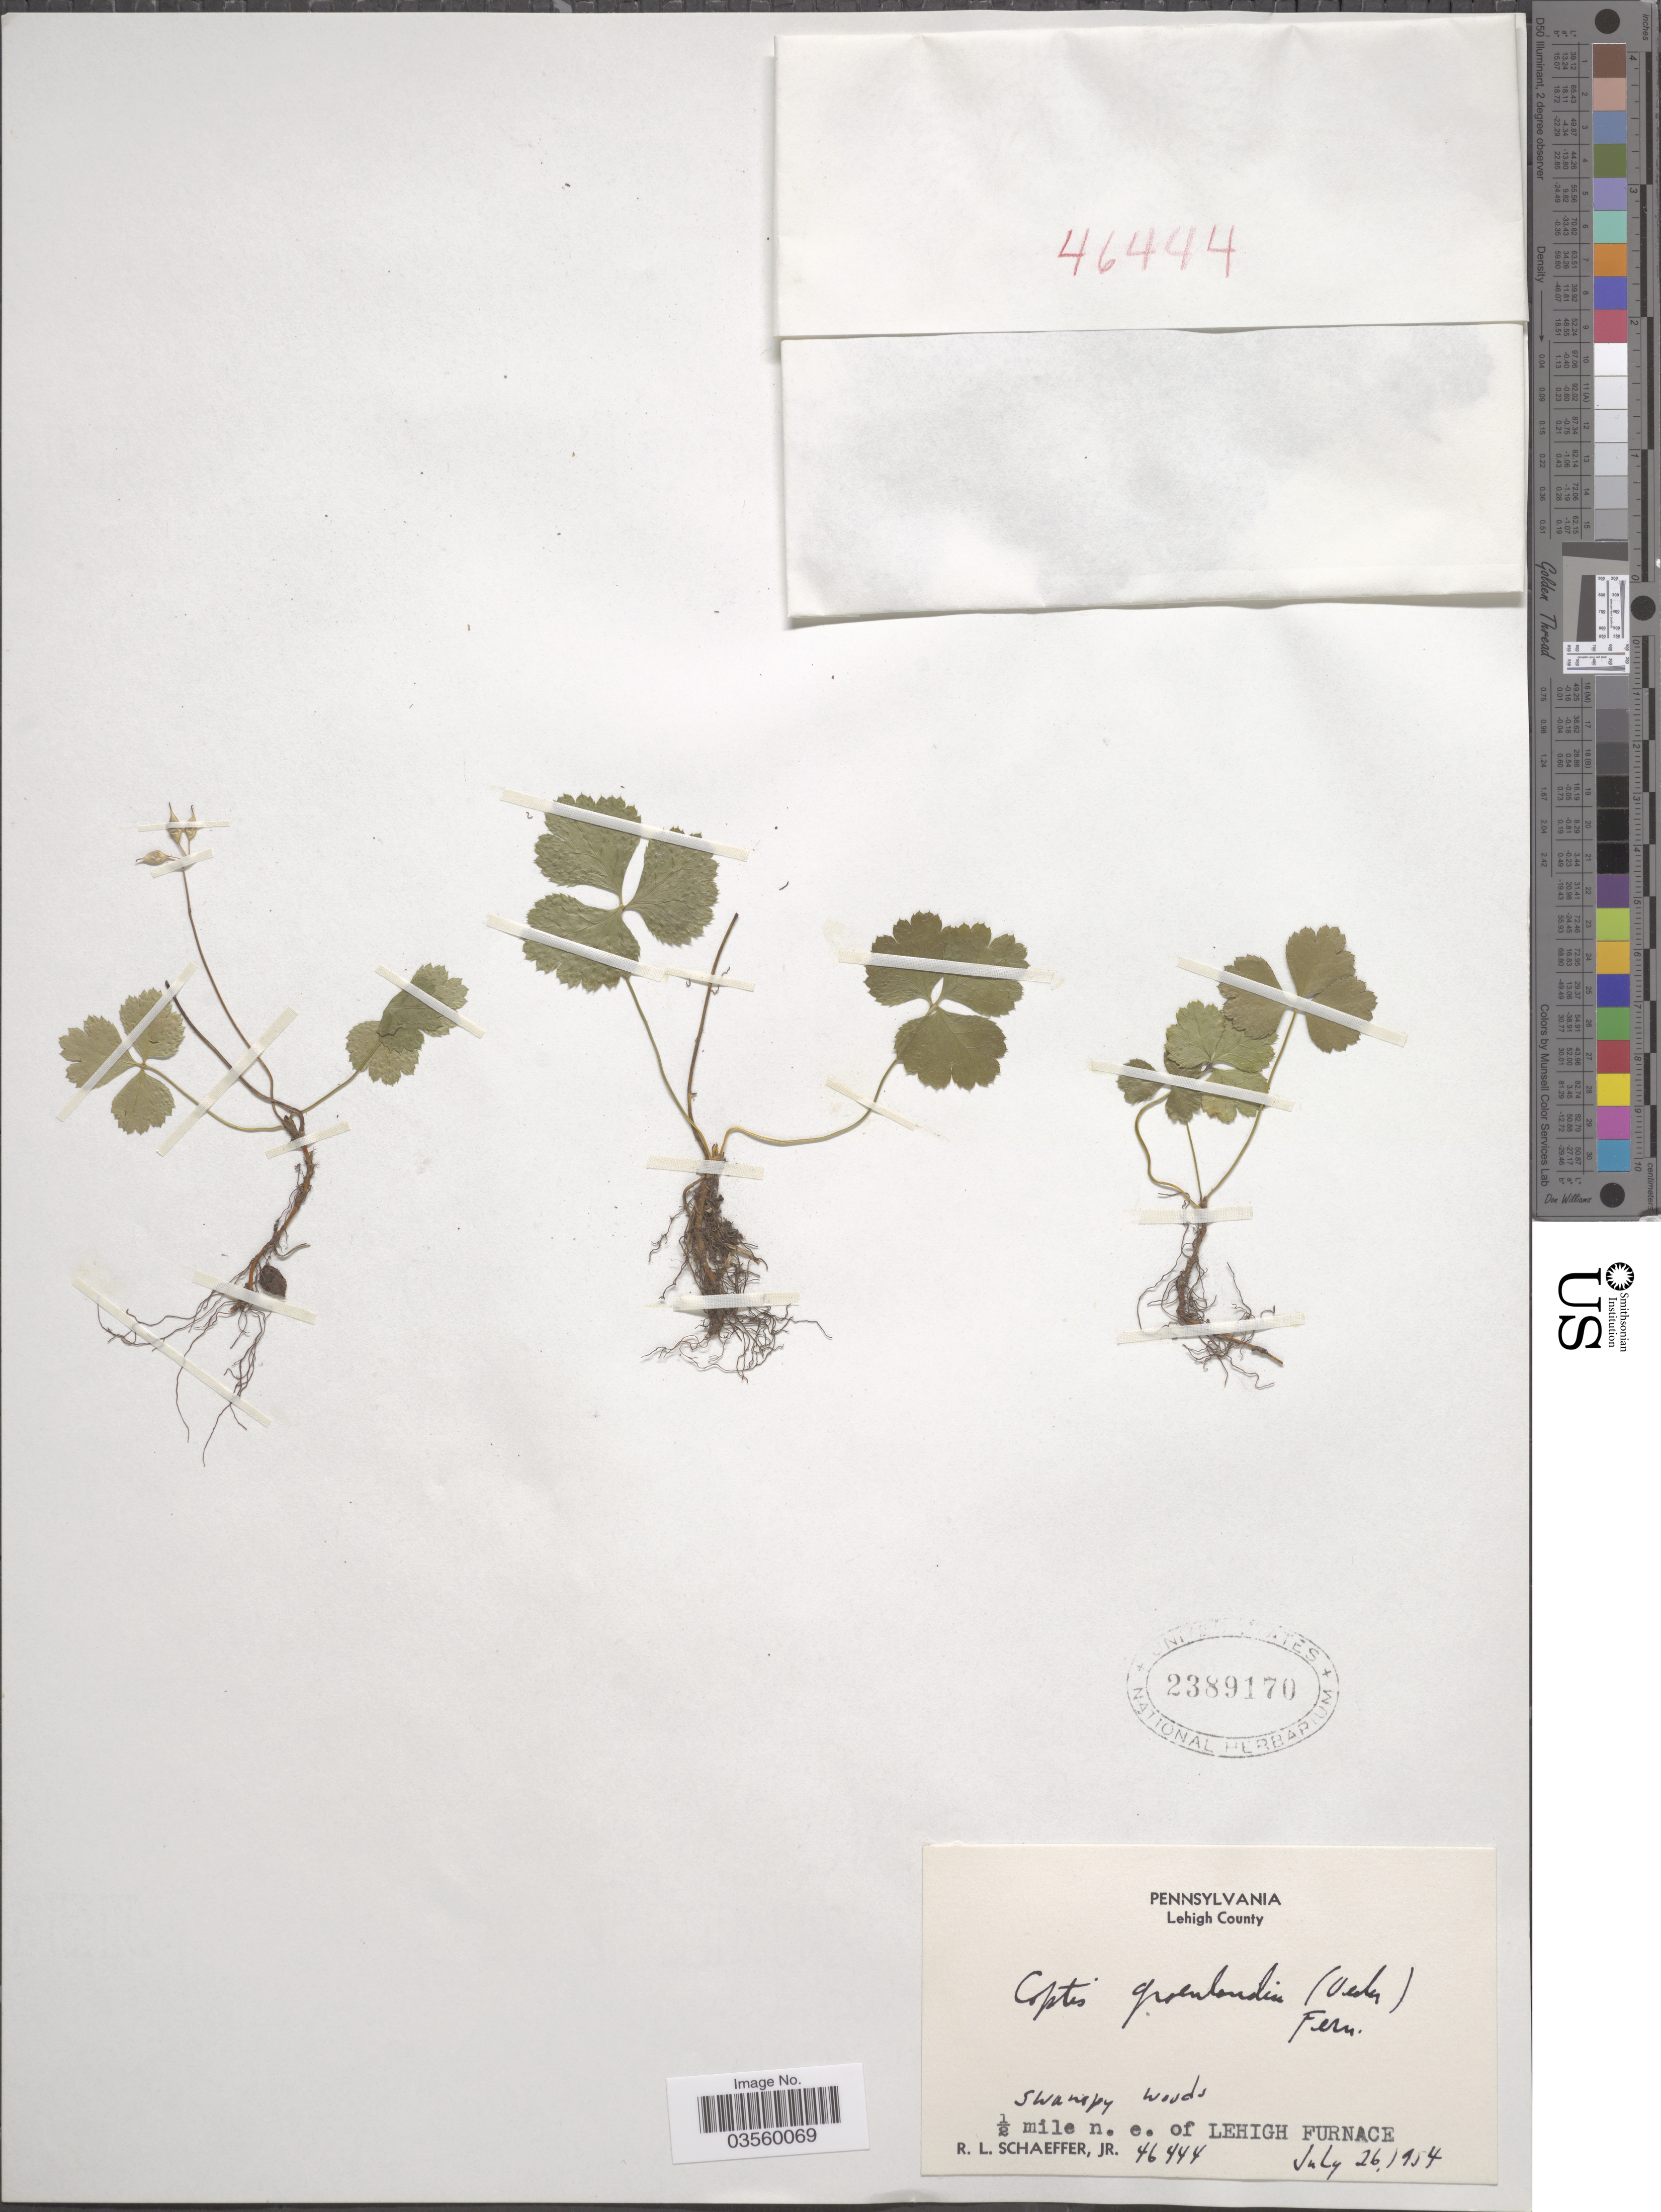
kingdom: Plantae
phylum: Tracheophyta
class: Magnoliopsida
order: Ranunculales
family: Ranunculaceae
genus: Coptis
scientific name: Coptis trifolia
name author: (L.) Salisb.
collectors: R. L. Schaeffer Jr.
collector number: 46444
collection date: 1954-07-26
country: United States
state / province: Pennsylvania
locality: Lehigh County. ½ mile n. e. of Lehigh Furnace.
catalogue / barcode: US 2389170